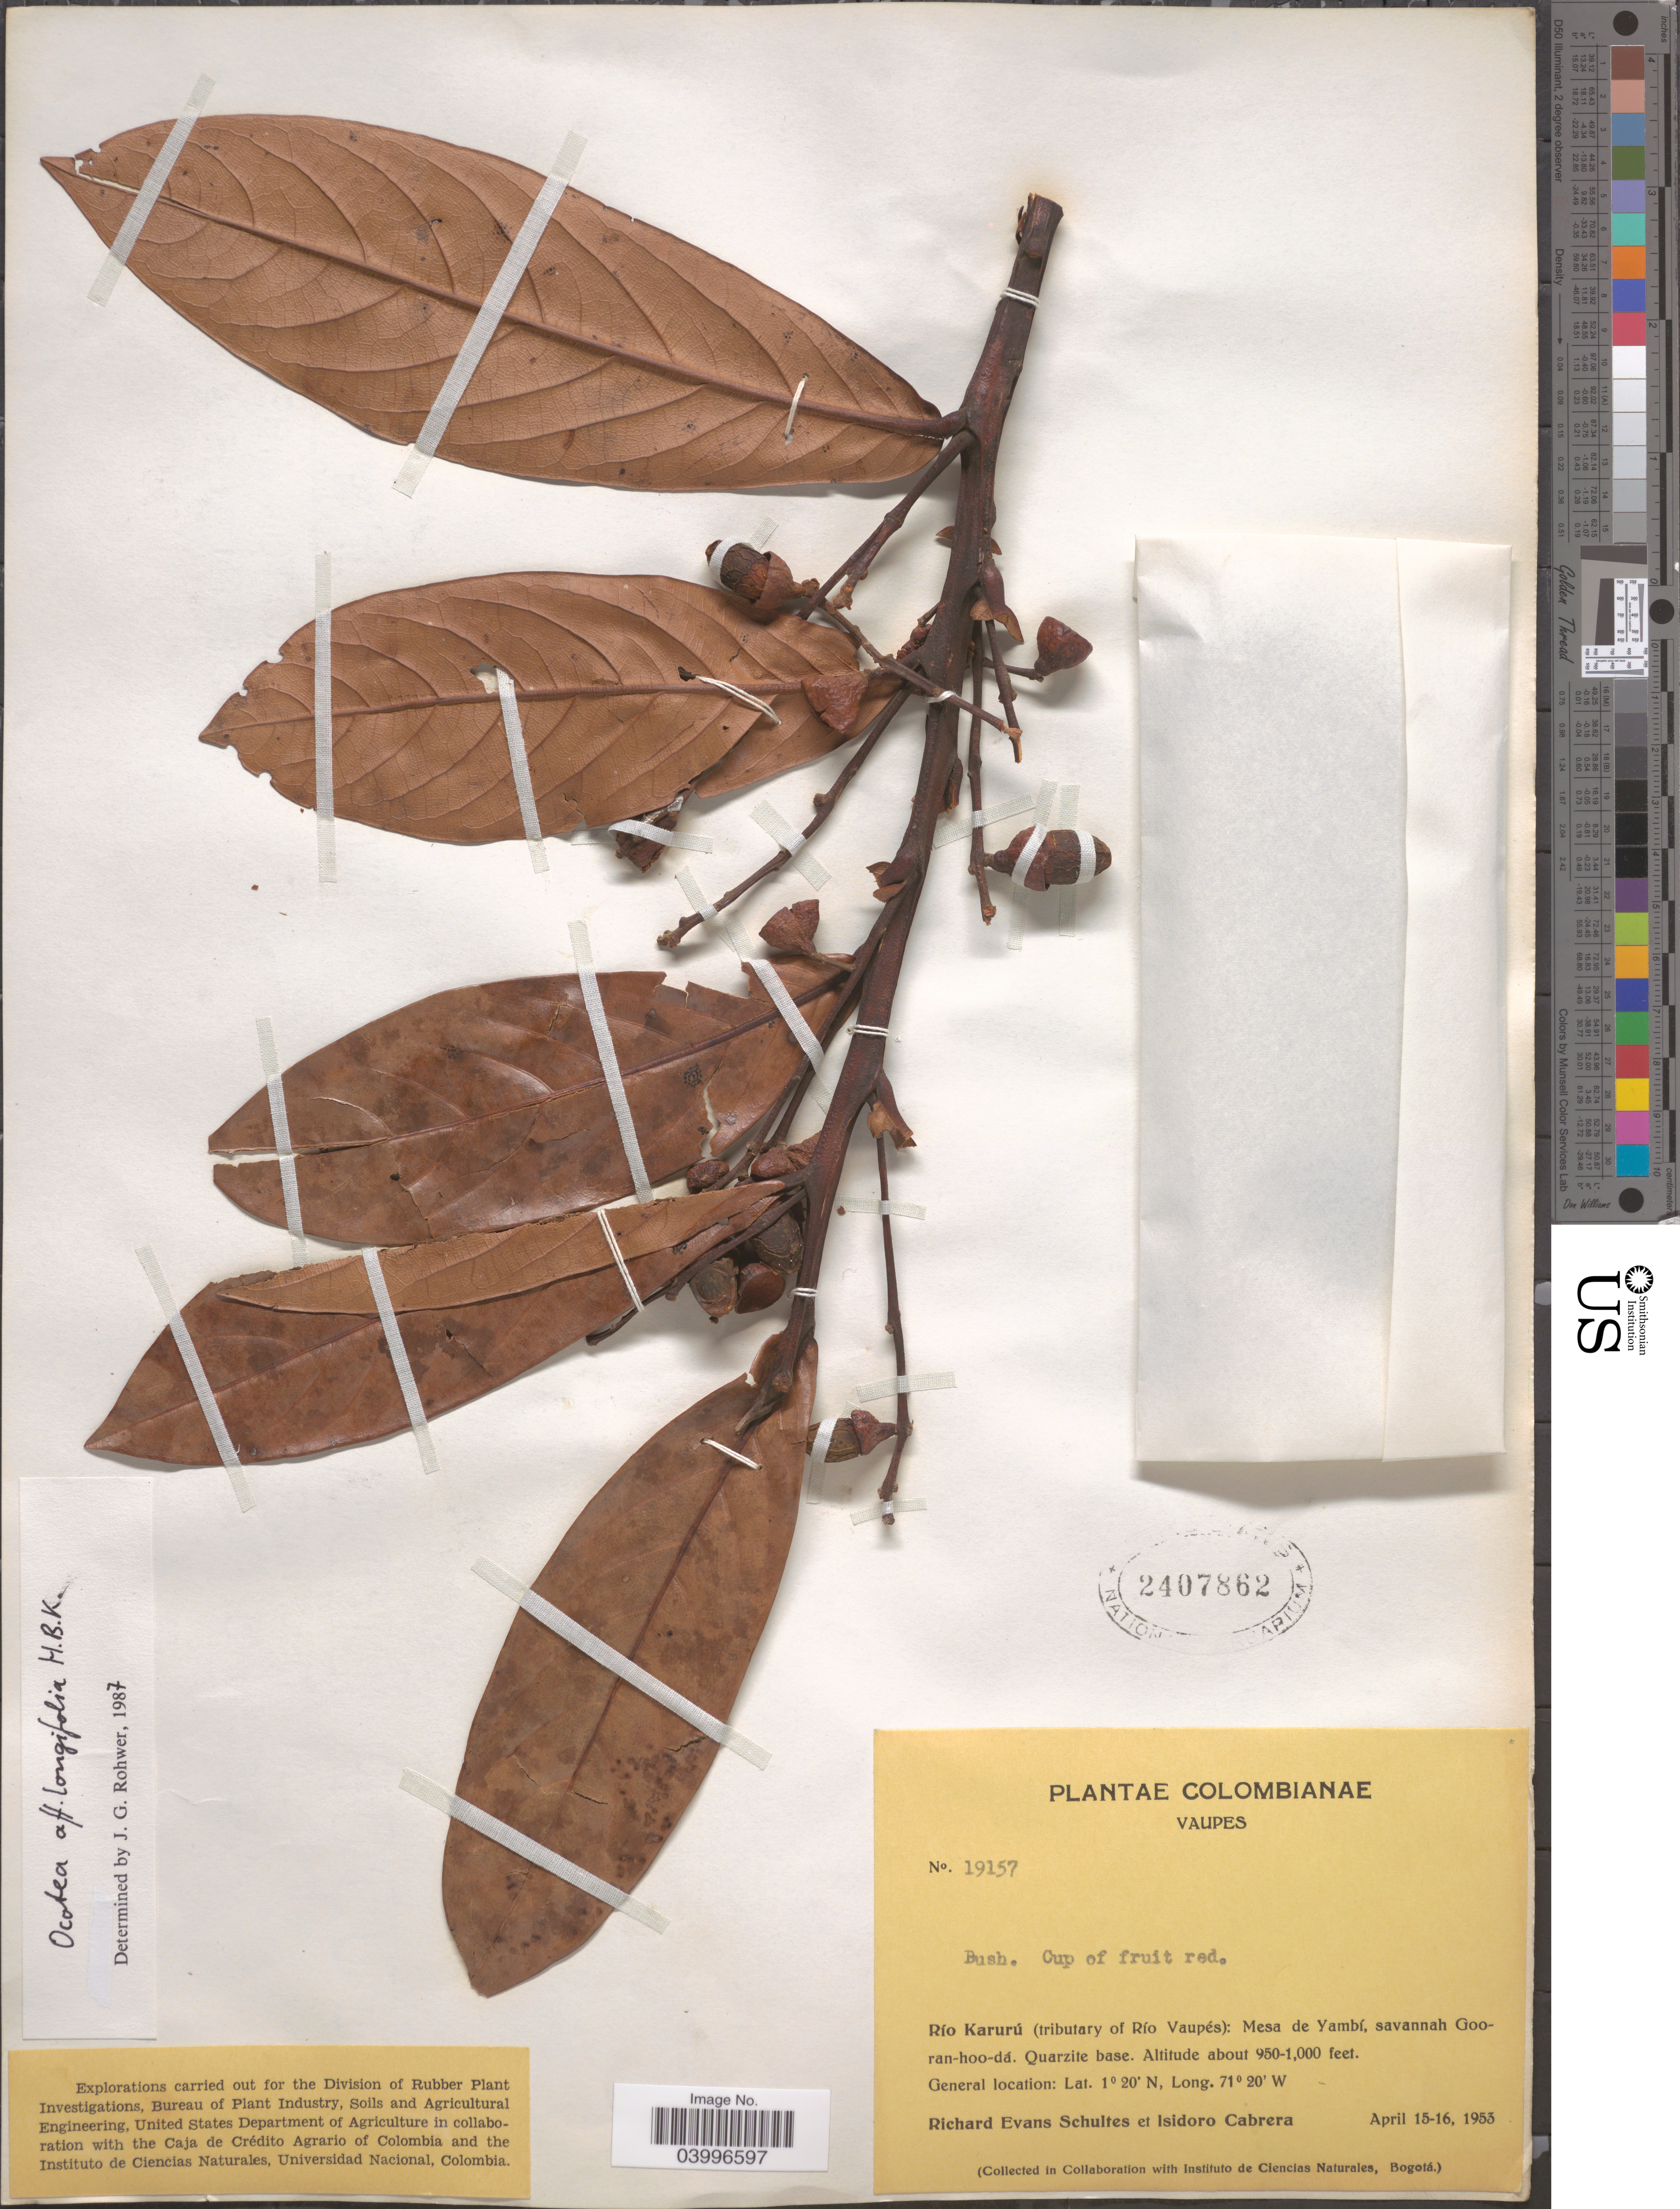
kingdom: Plantae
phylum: Tracheophyta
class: Magnoliopsida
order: Laurales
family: Lauraceae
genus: Ocotea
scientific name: Ocotea longifolia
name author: Kunth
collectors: R. E. Schultes & I. Cabrera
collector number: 19157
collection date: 1953-04-15/1953-04-16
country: Colombia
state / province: Vaupés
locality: Río Karurú (tributary of Río Vaupés): Mesa de Yambí, savannah Gooran-hoo-dá. Quarzite base.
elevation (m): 290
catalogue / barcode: US 2407862